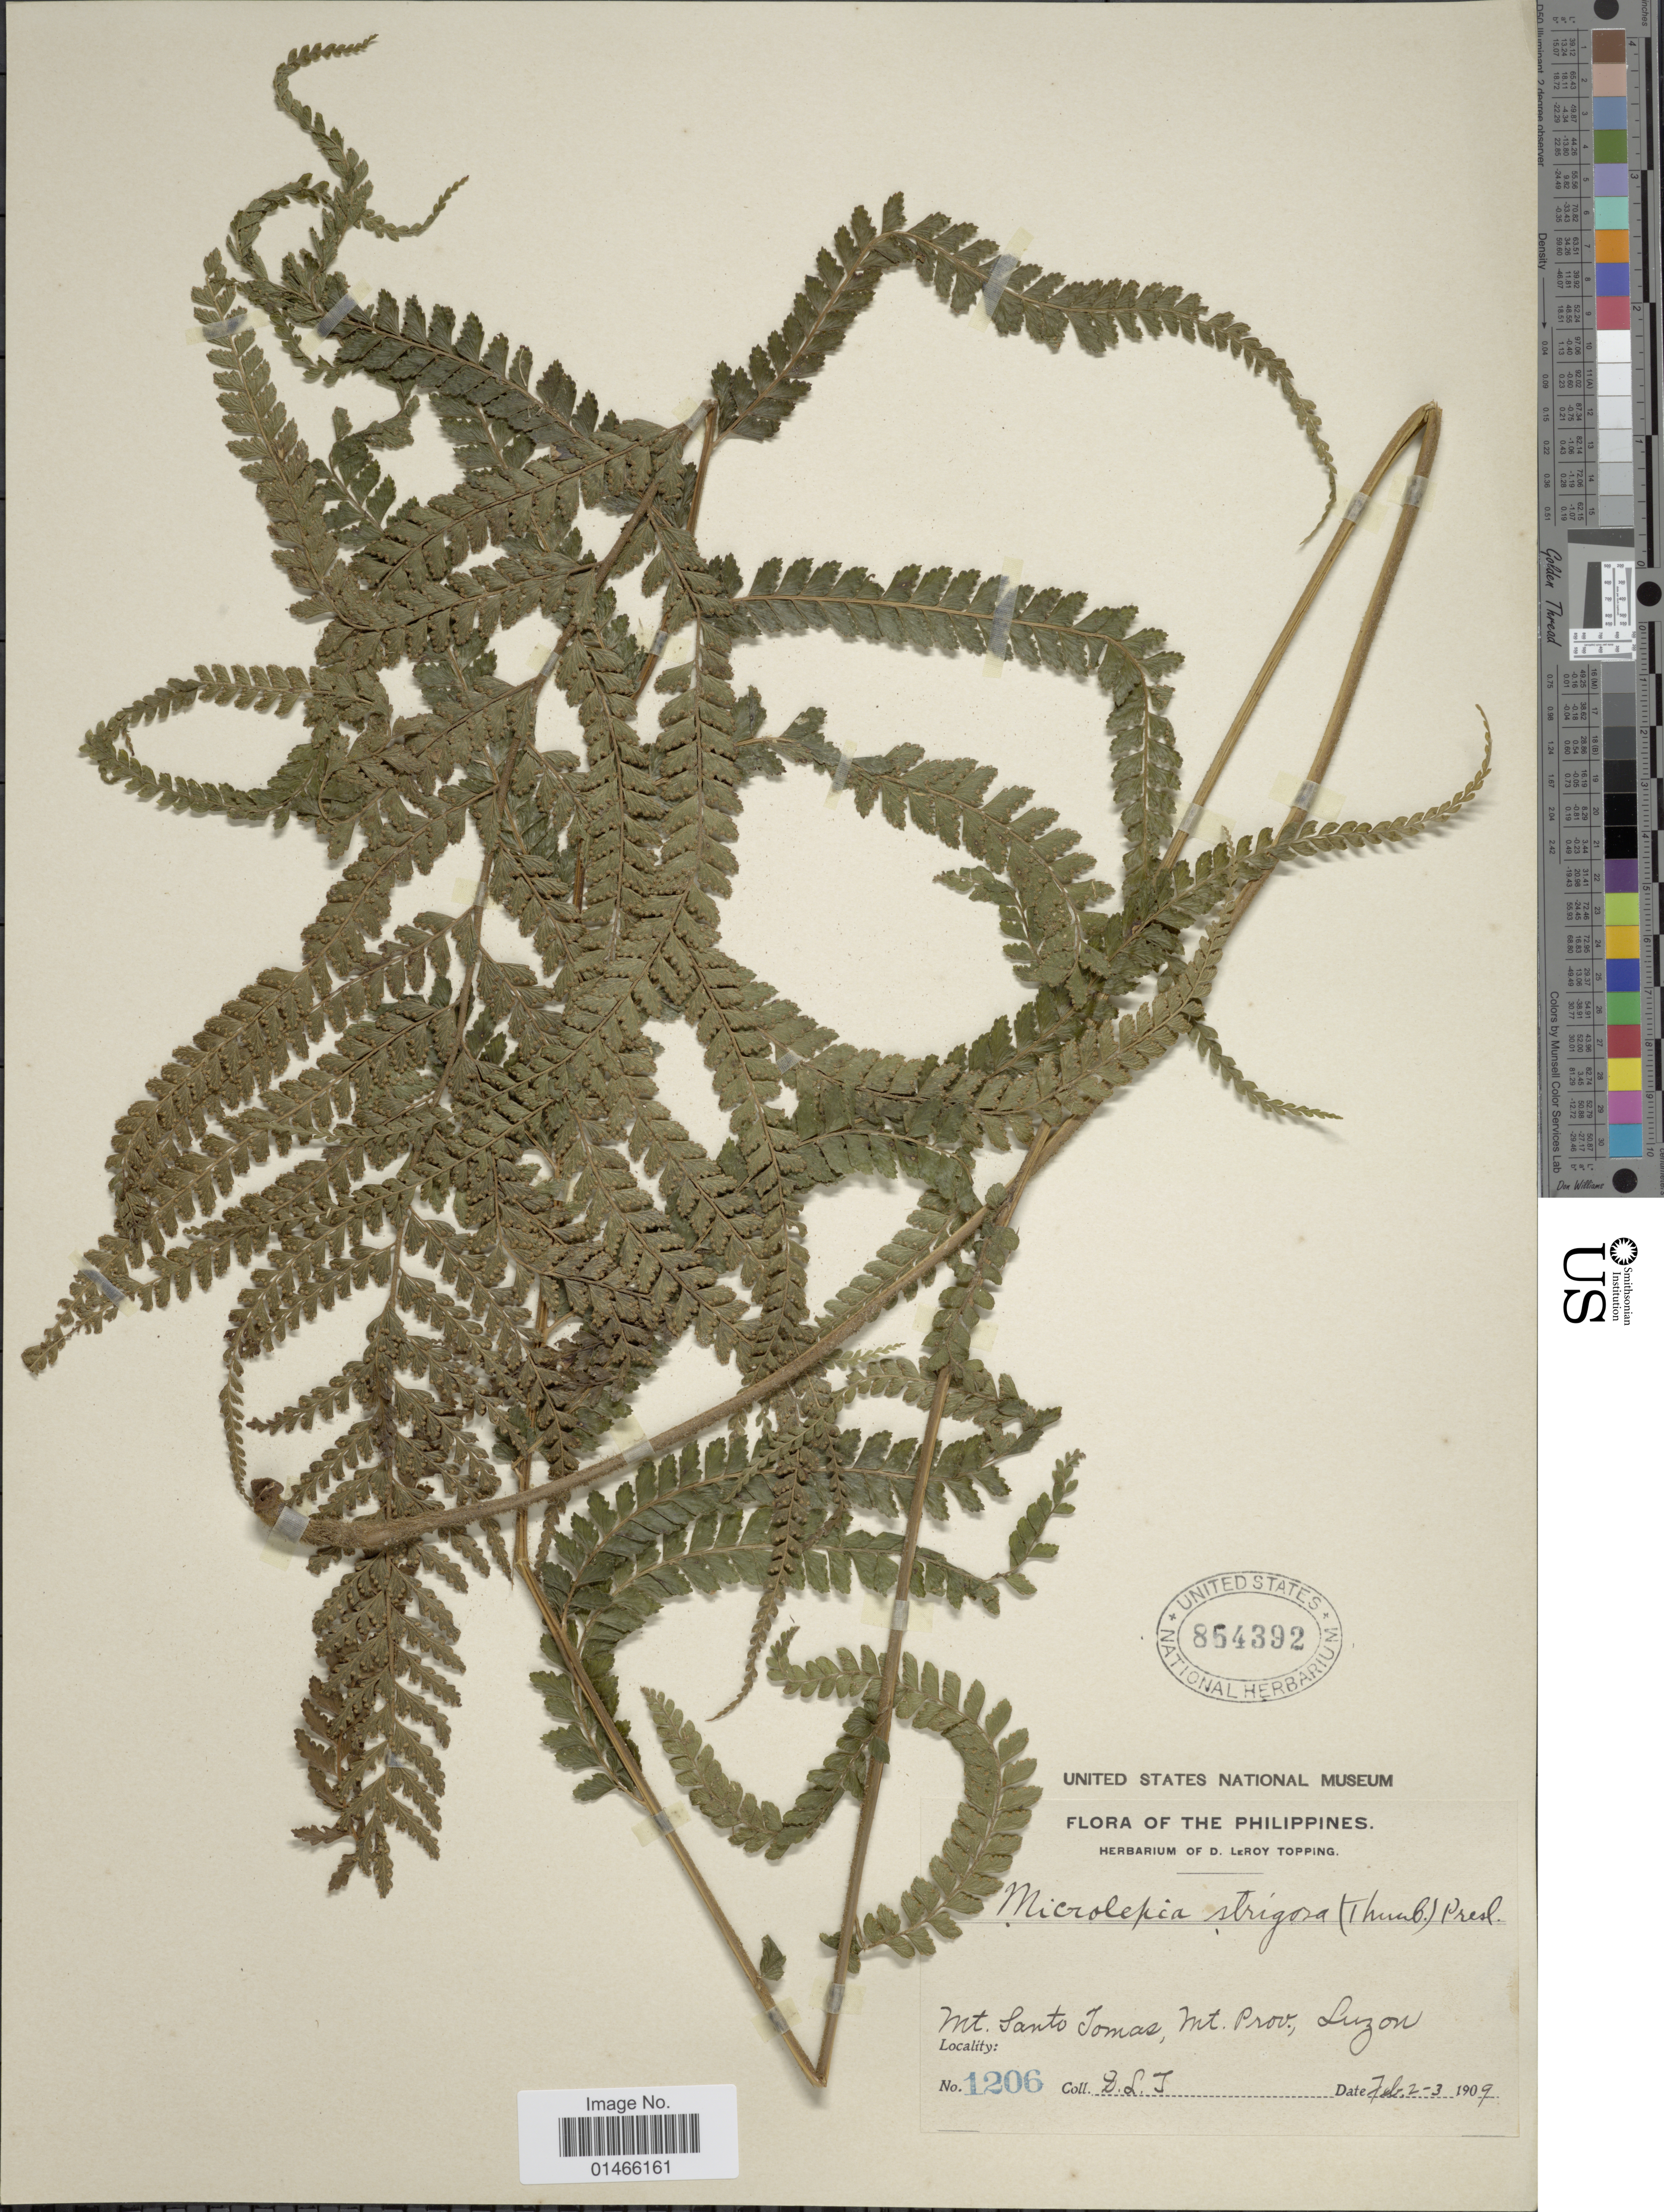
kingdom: Plantae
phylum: Tracheophyta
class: Polypodiopsida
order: Polypodiales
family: Dennstaedtiaceae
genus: Microlepia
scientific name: Microlepia strigosa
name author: (Thunb.) J. Presl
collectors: D. L. Topping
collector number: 1206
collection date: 1909-02-02/1909-02-03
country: Philippines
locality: Mt. Santo Tomas, Mt. Prov., Luzon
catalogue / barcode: US 854392